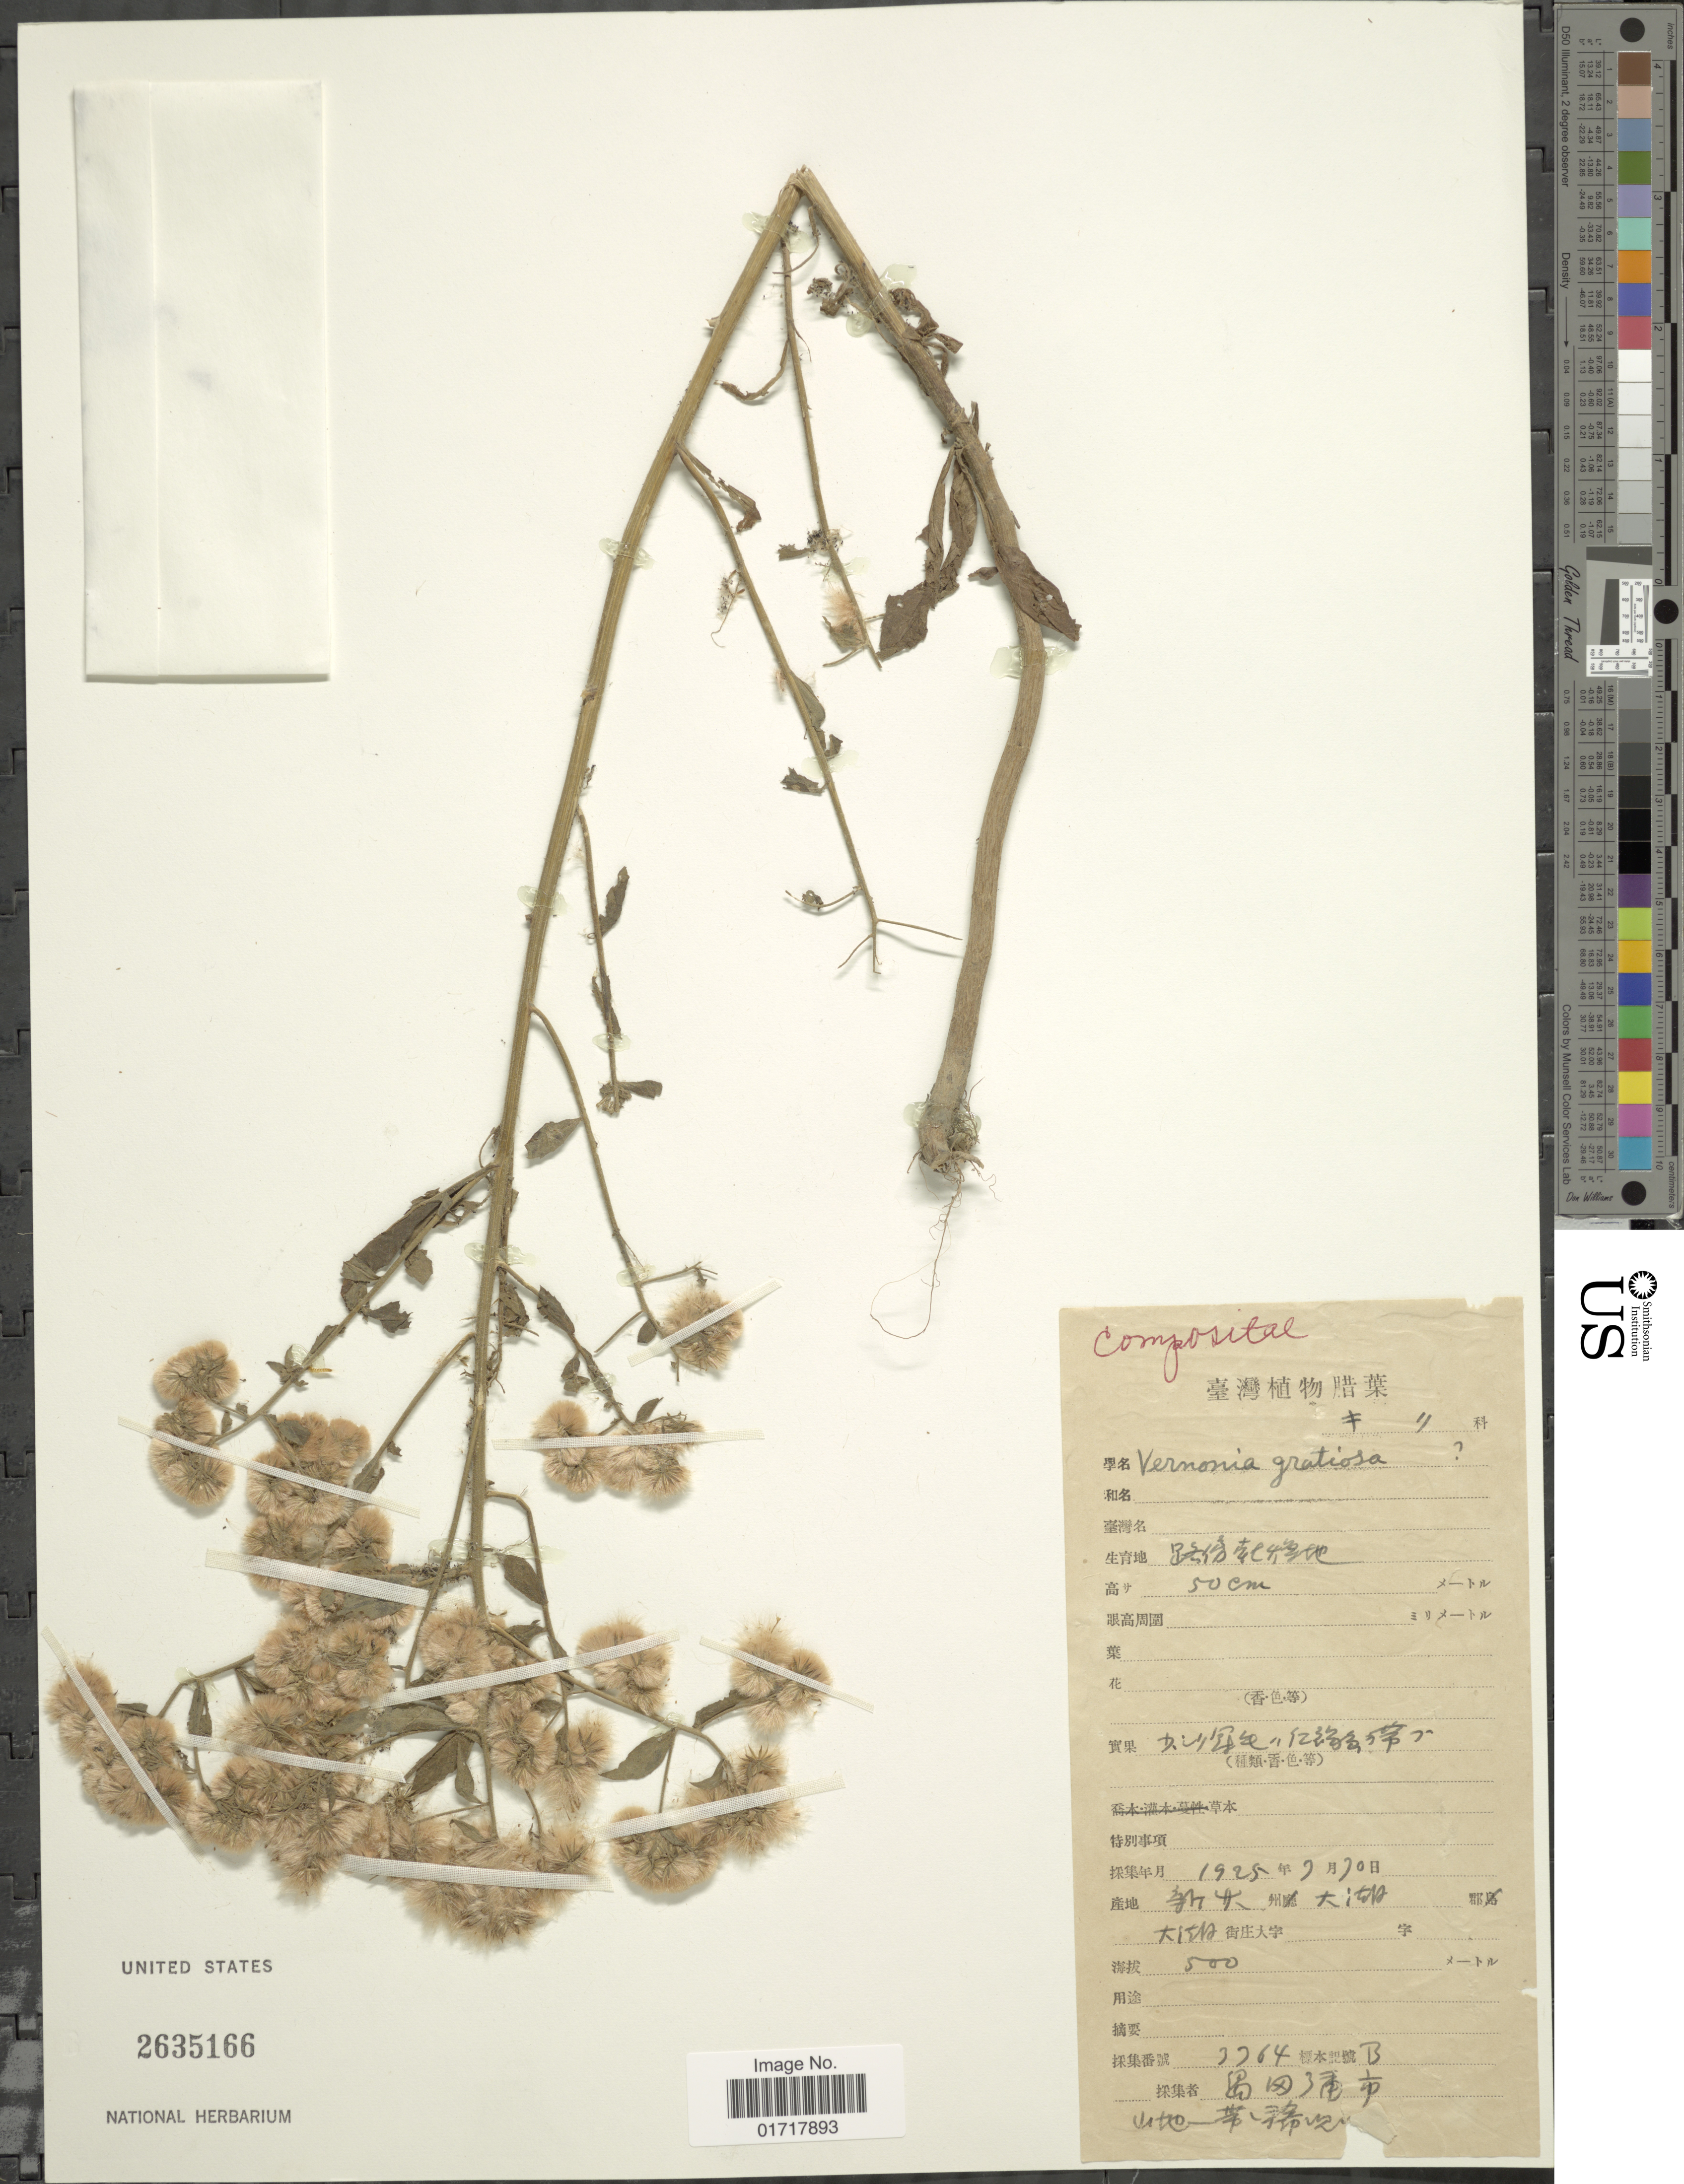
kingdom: Plantae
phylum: Tracheophyta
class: Magnoliopsida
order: Asterales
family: Asteraceae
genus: Conyza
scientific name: Conyza leucantha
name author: (D. Don) Ludlow & P.H. Raven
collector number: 3364*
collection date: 1925-03-30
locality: X.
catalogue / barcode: US 2635166